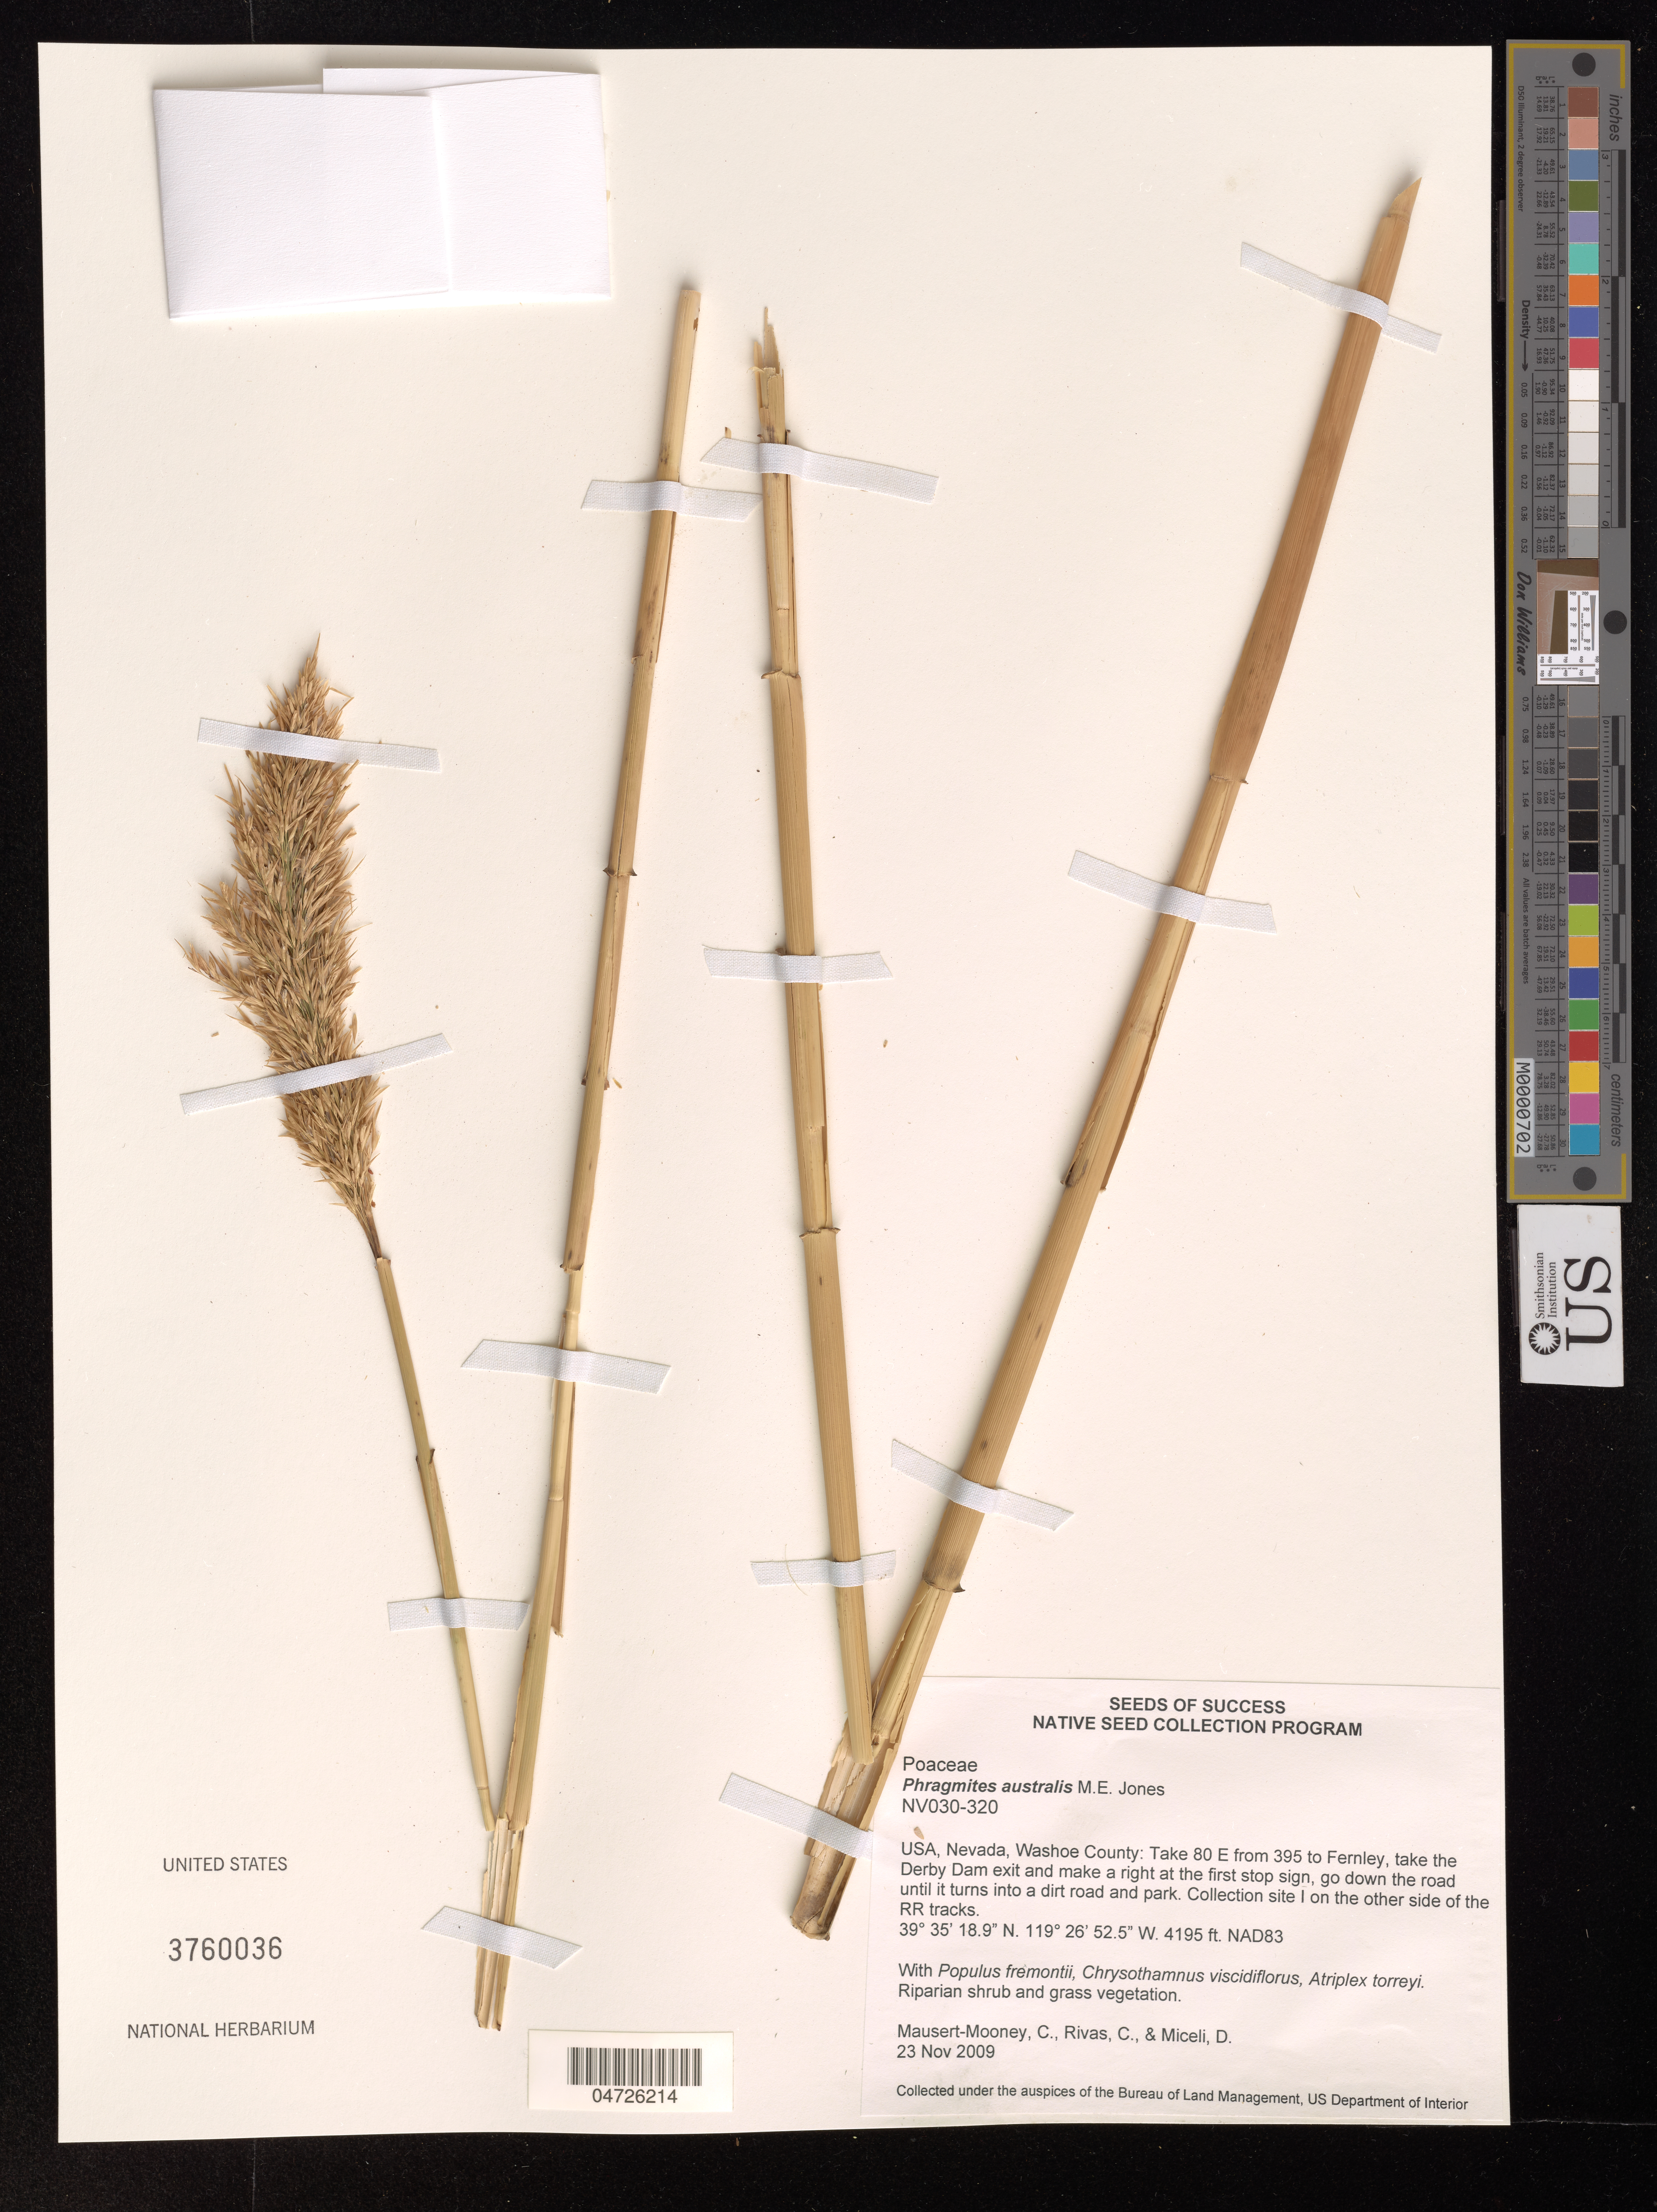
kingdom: Plantae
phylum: Tracheophyta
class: Liliopsida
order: Poales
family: Poaceae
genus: Phragmites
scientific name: Phragmites australis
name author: (Cav.) Trin. ex Steud.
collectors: C. Mausert-Mooney, C. Rivas & D. Miceli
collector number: NV030-320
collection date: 2009-11-23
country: United States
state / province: Nevada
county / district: Washoe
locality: Washoe County: Take 80 E from 395 to Fernley, take the Derby Dam exit and make a right at the first stop sign, go down the road until it turns into a dirt road and park. Collection site I on the other side of the RR tracks. NAD83.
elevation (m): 1279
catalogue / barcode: US 3760036